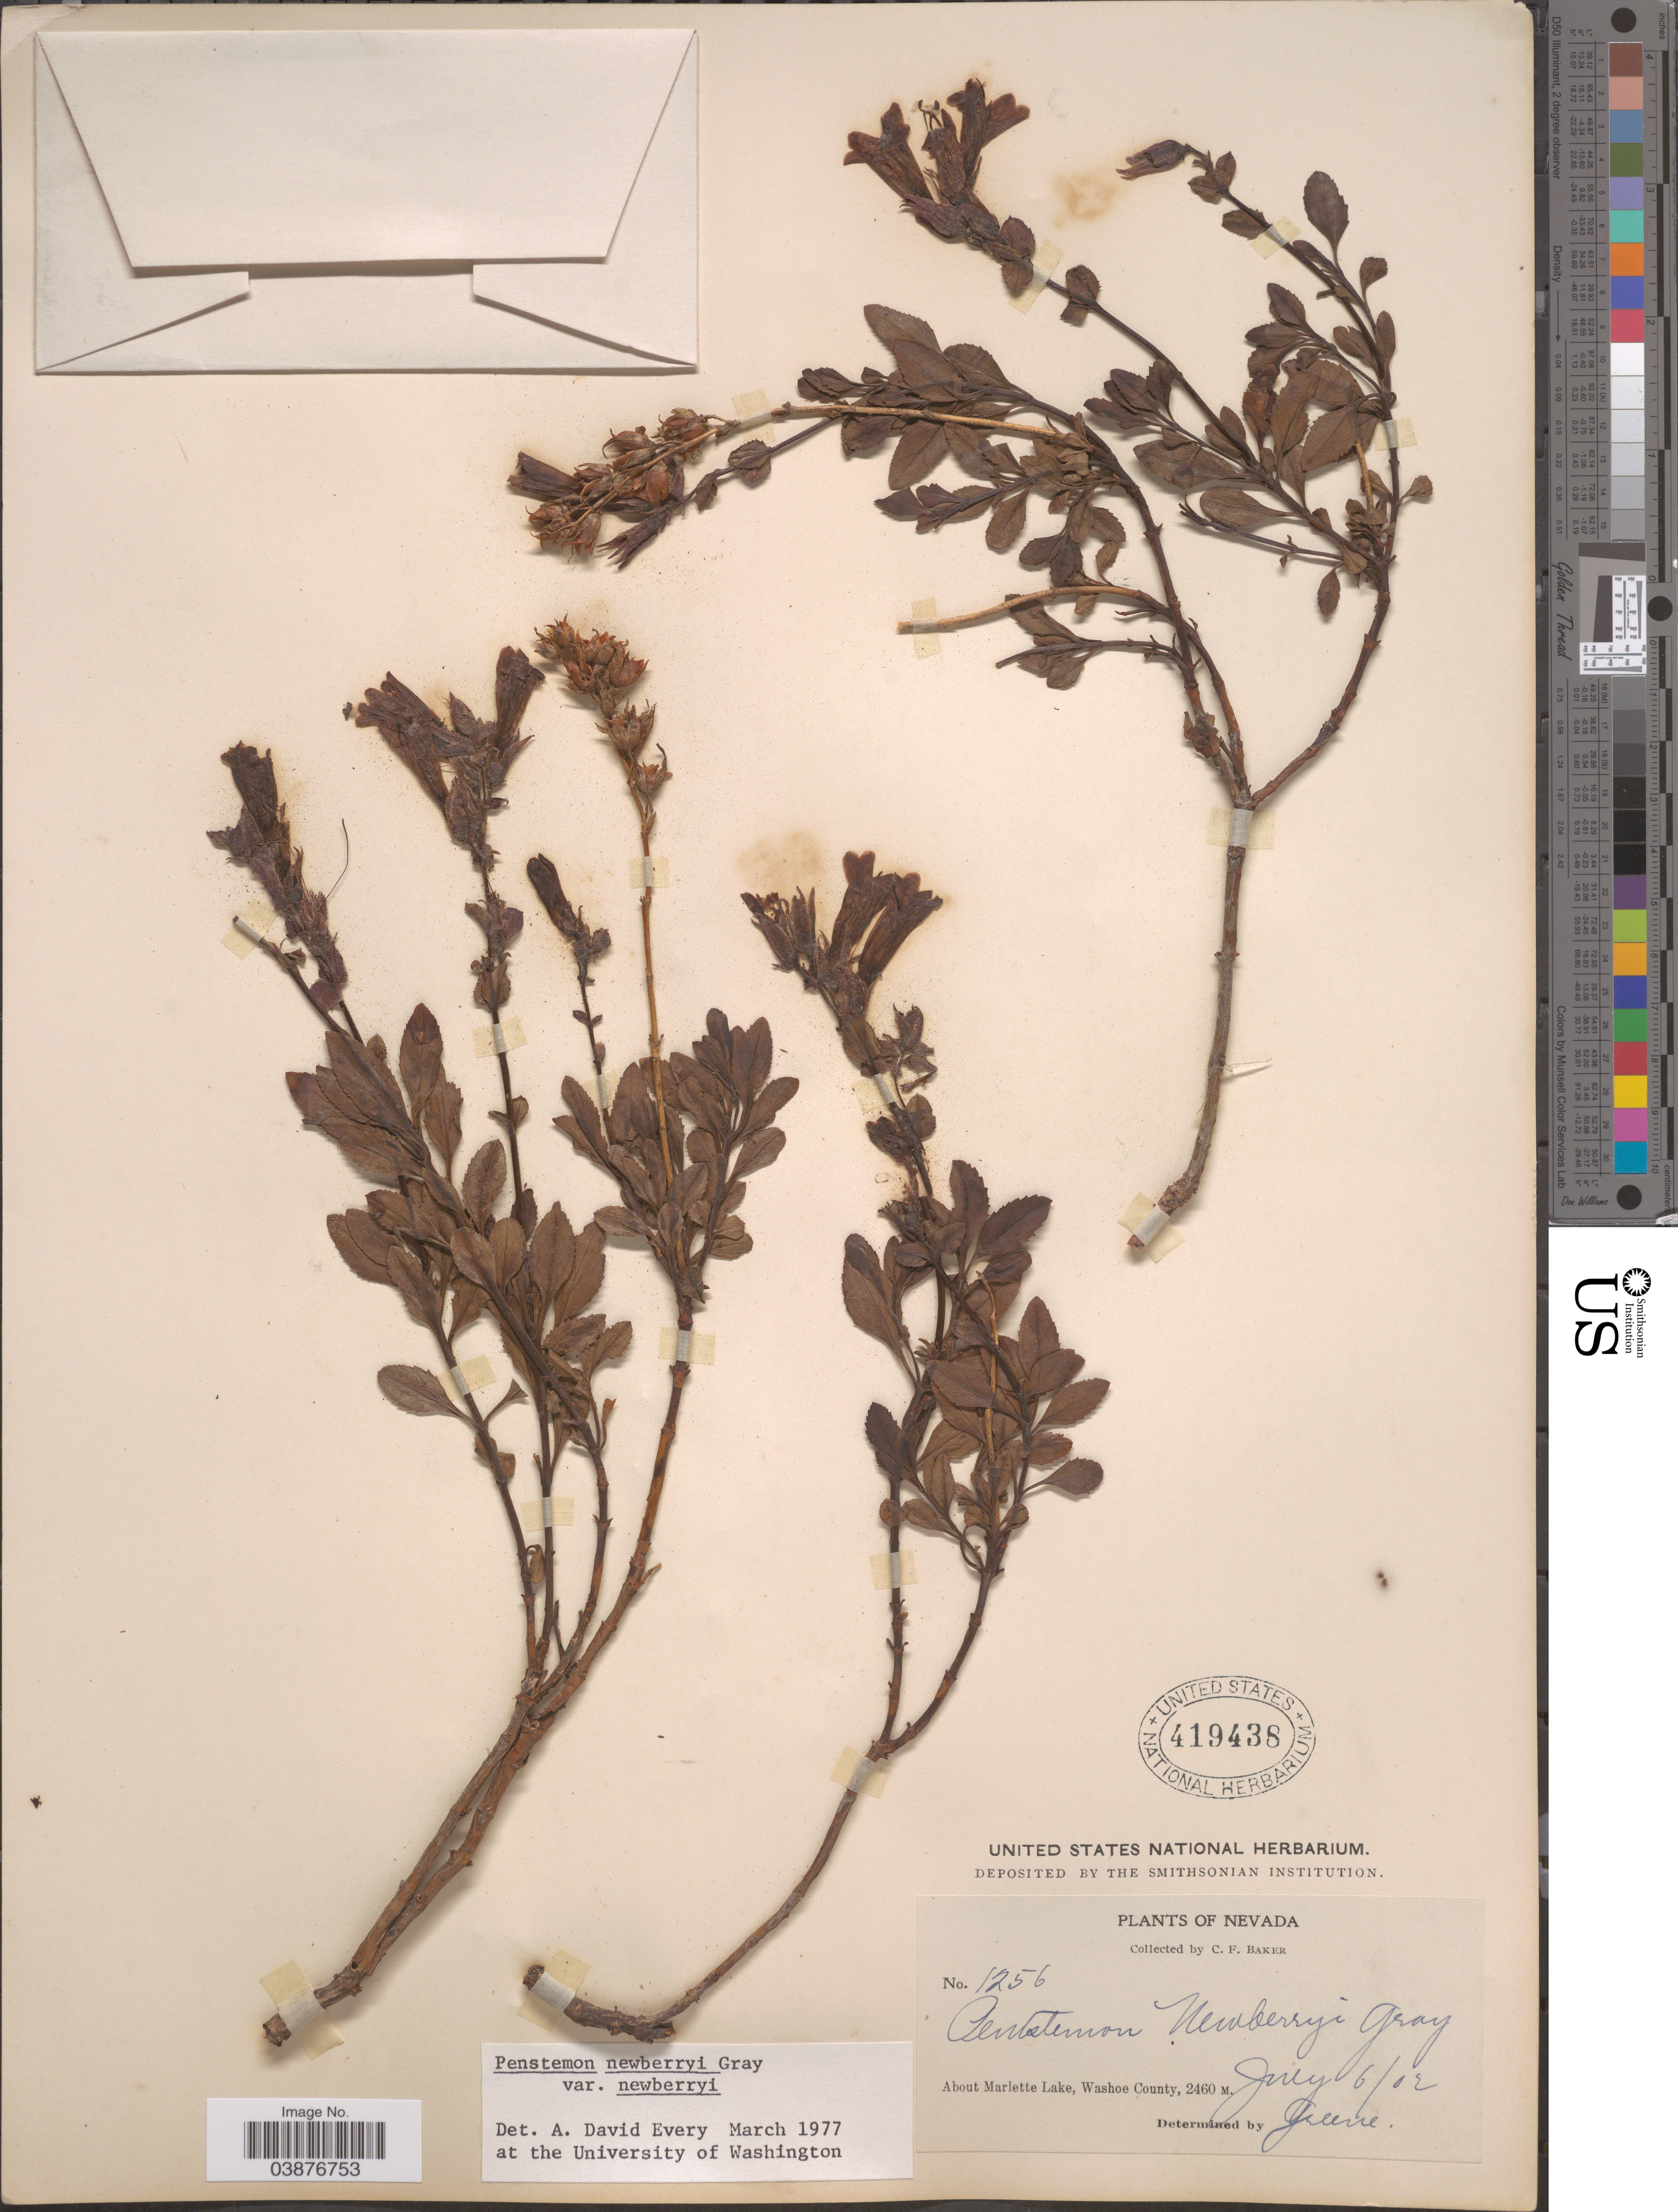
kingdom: Plantae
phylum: Tracheophyta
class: Magnoliopsida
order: Lamiales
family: Plantaginaceae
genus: Penstemon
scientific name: Penstemon newberryi var. newberryi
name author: A. Gray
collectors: C. F. Baker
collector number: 1256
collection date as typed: Transcribed d/m/y: 6/6/2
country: United States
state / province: Nevada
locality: About Marlette Lake, Washoe County.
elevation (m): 2460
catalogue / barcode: US 419438